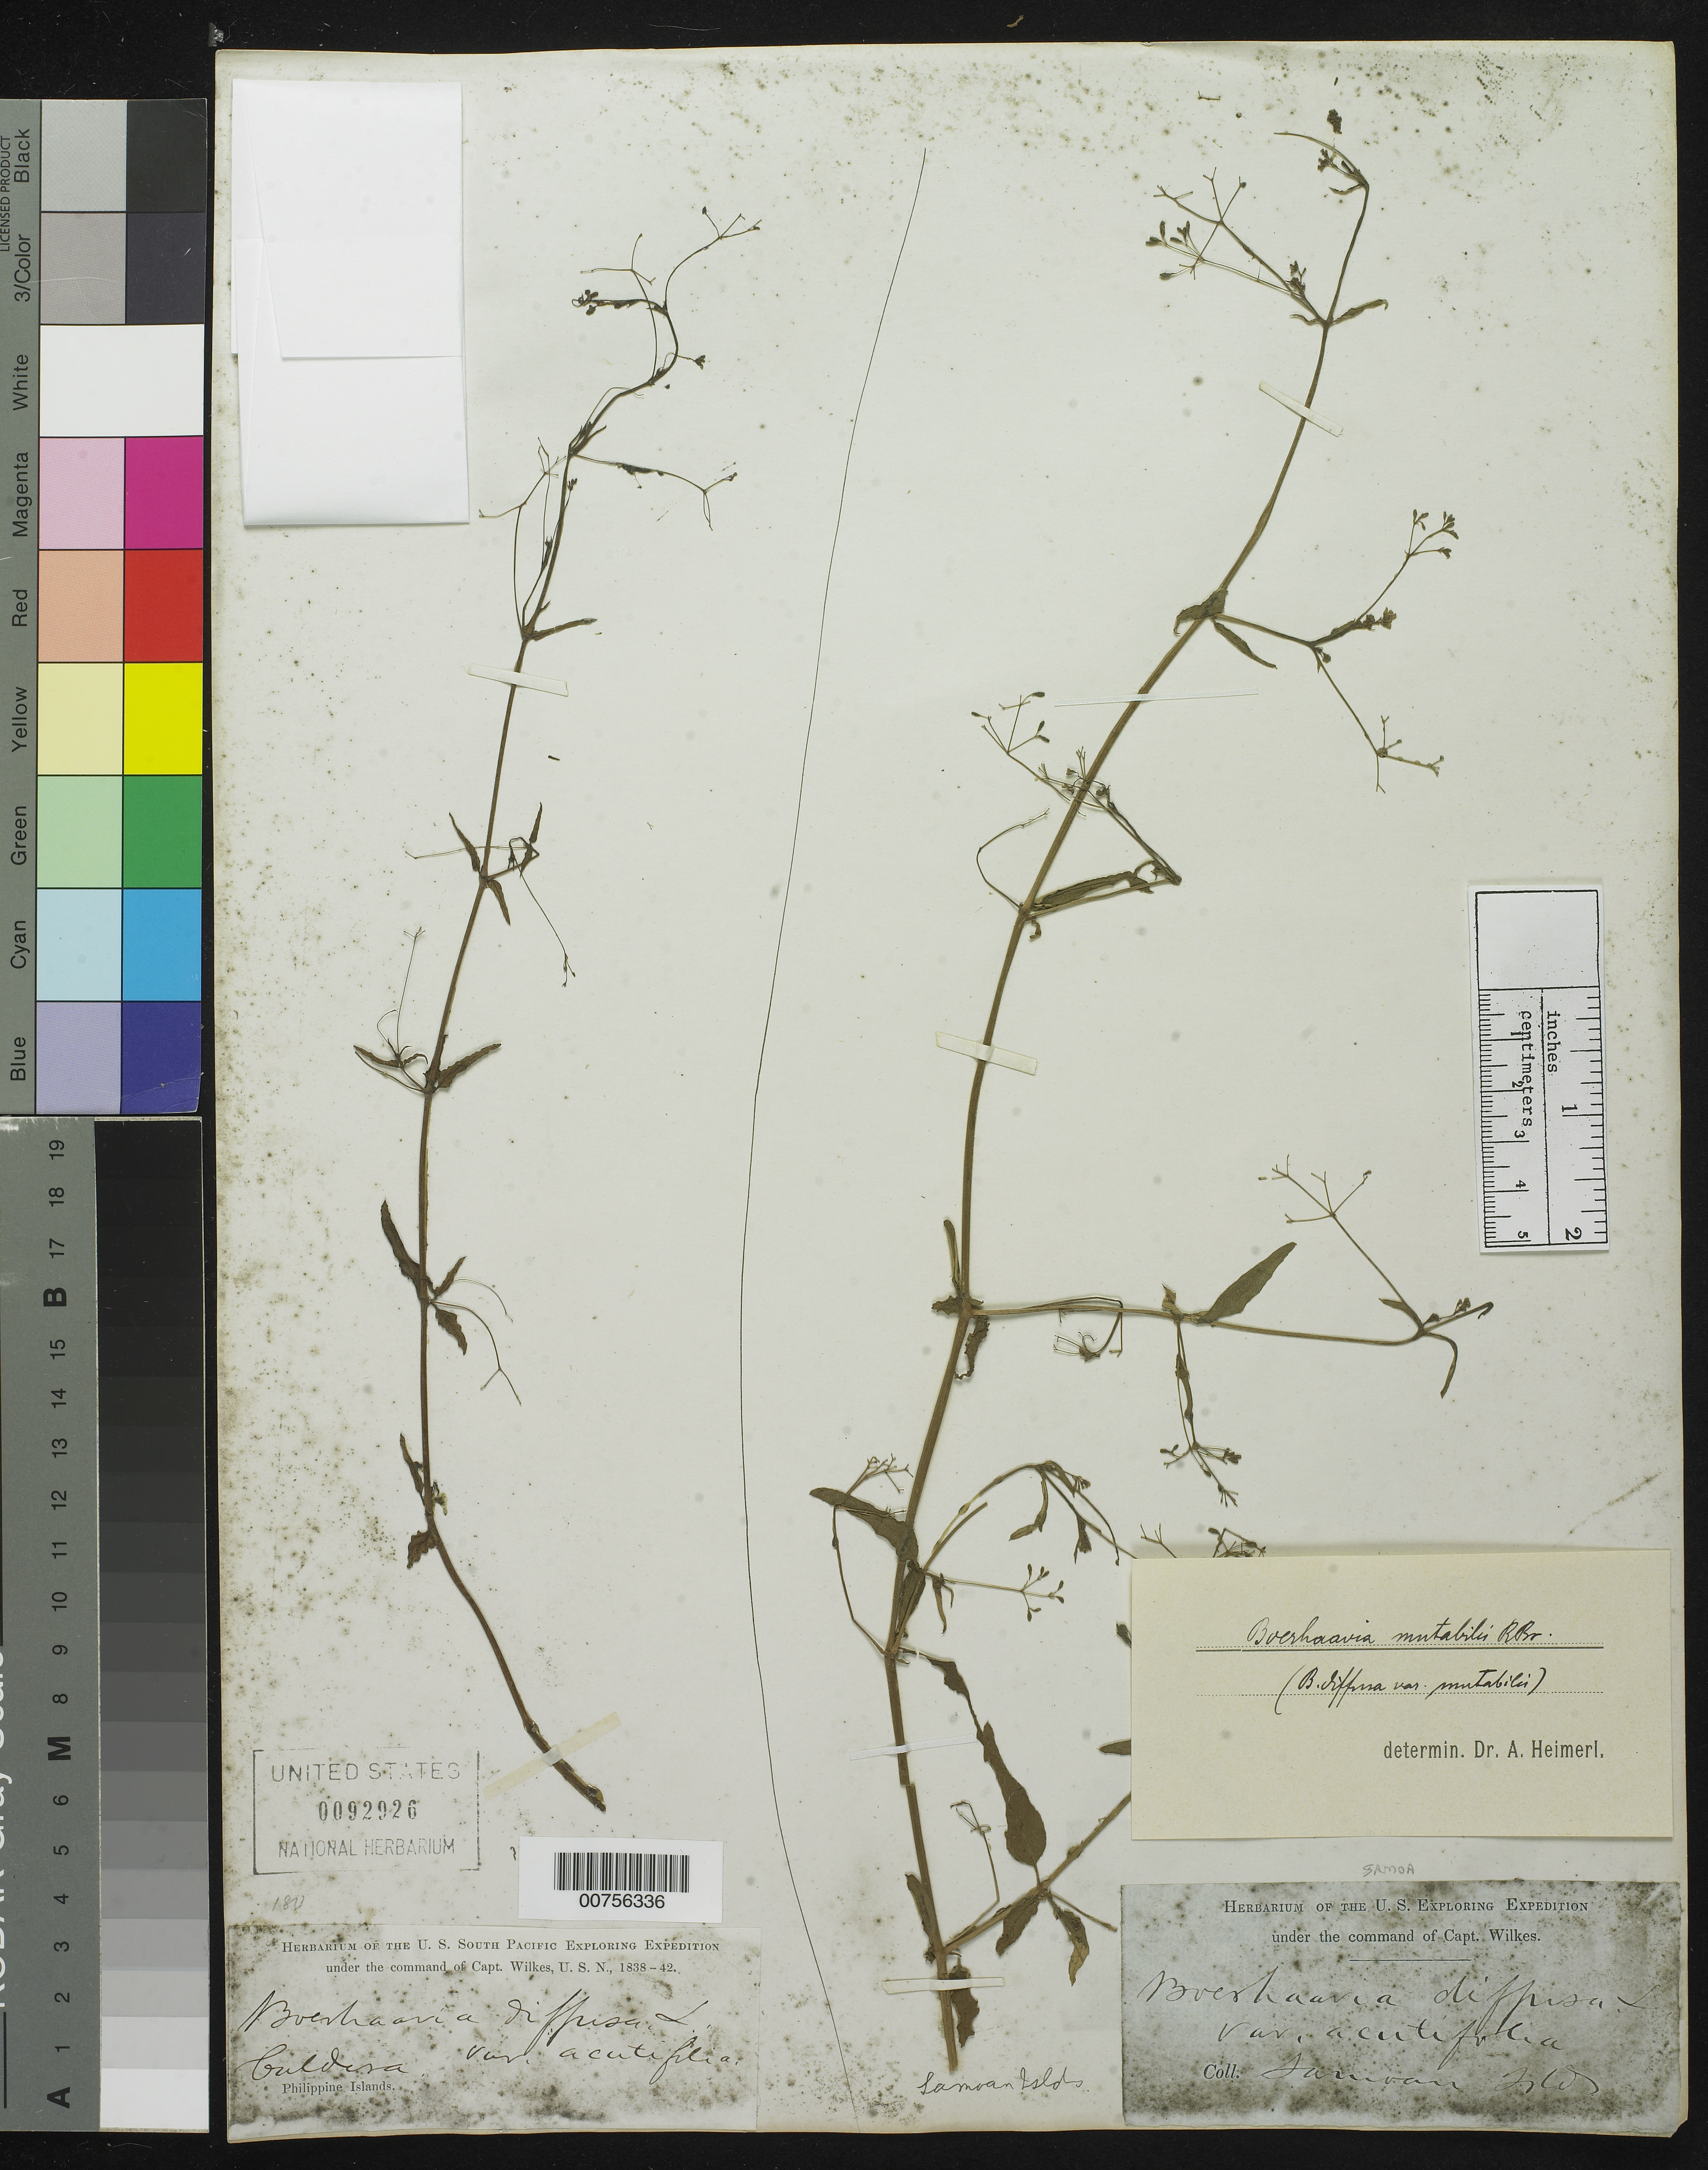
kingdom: Plantae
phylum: Tracheophyta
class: Magnoliopsida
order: Caryophyllales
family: Nyctaginaceae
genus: Boerhavia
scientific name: Boerhavia mutabilis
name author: R. Br.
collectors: Wilkes Explor. Exped.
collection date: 1838/1842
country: American Samoa / Samoa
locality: Samoan Islands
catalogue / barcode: US 92925